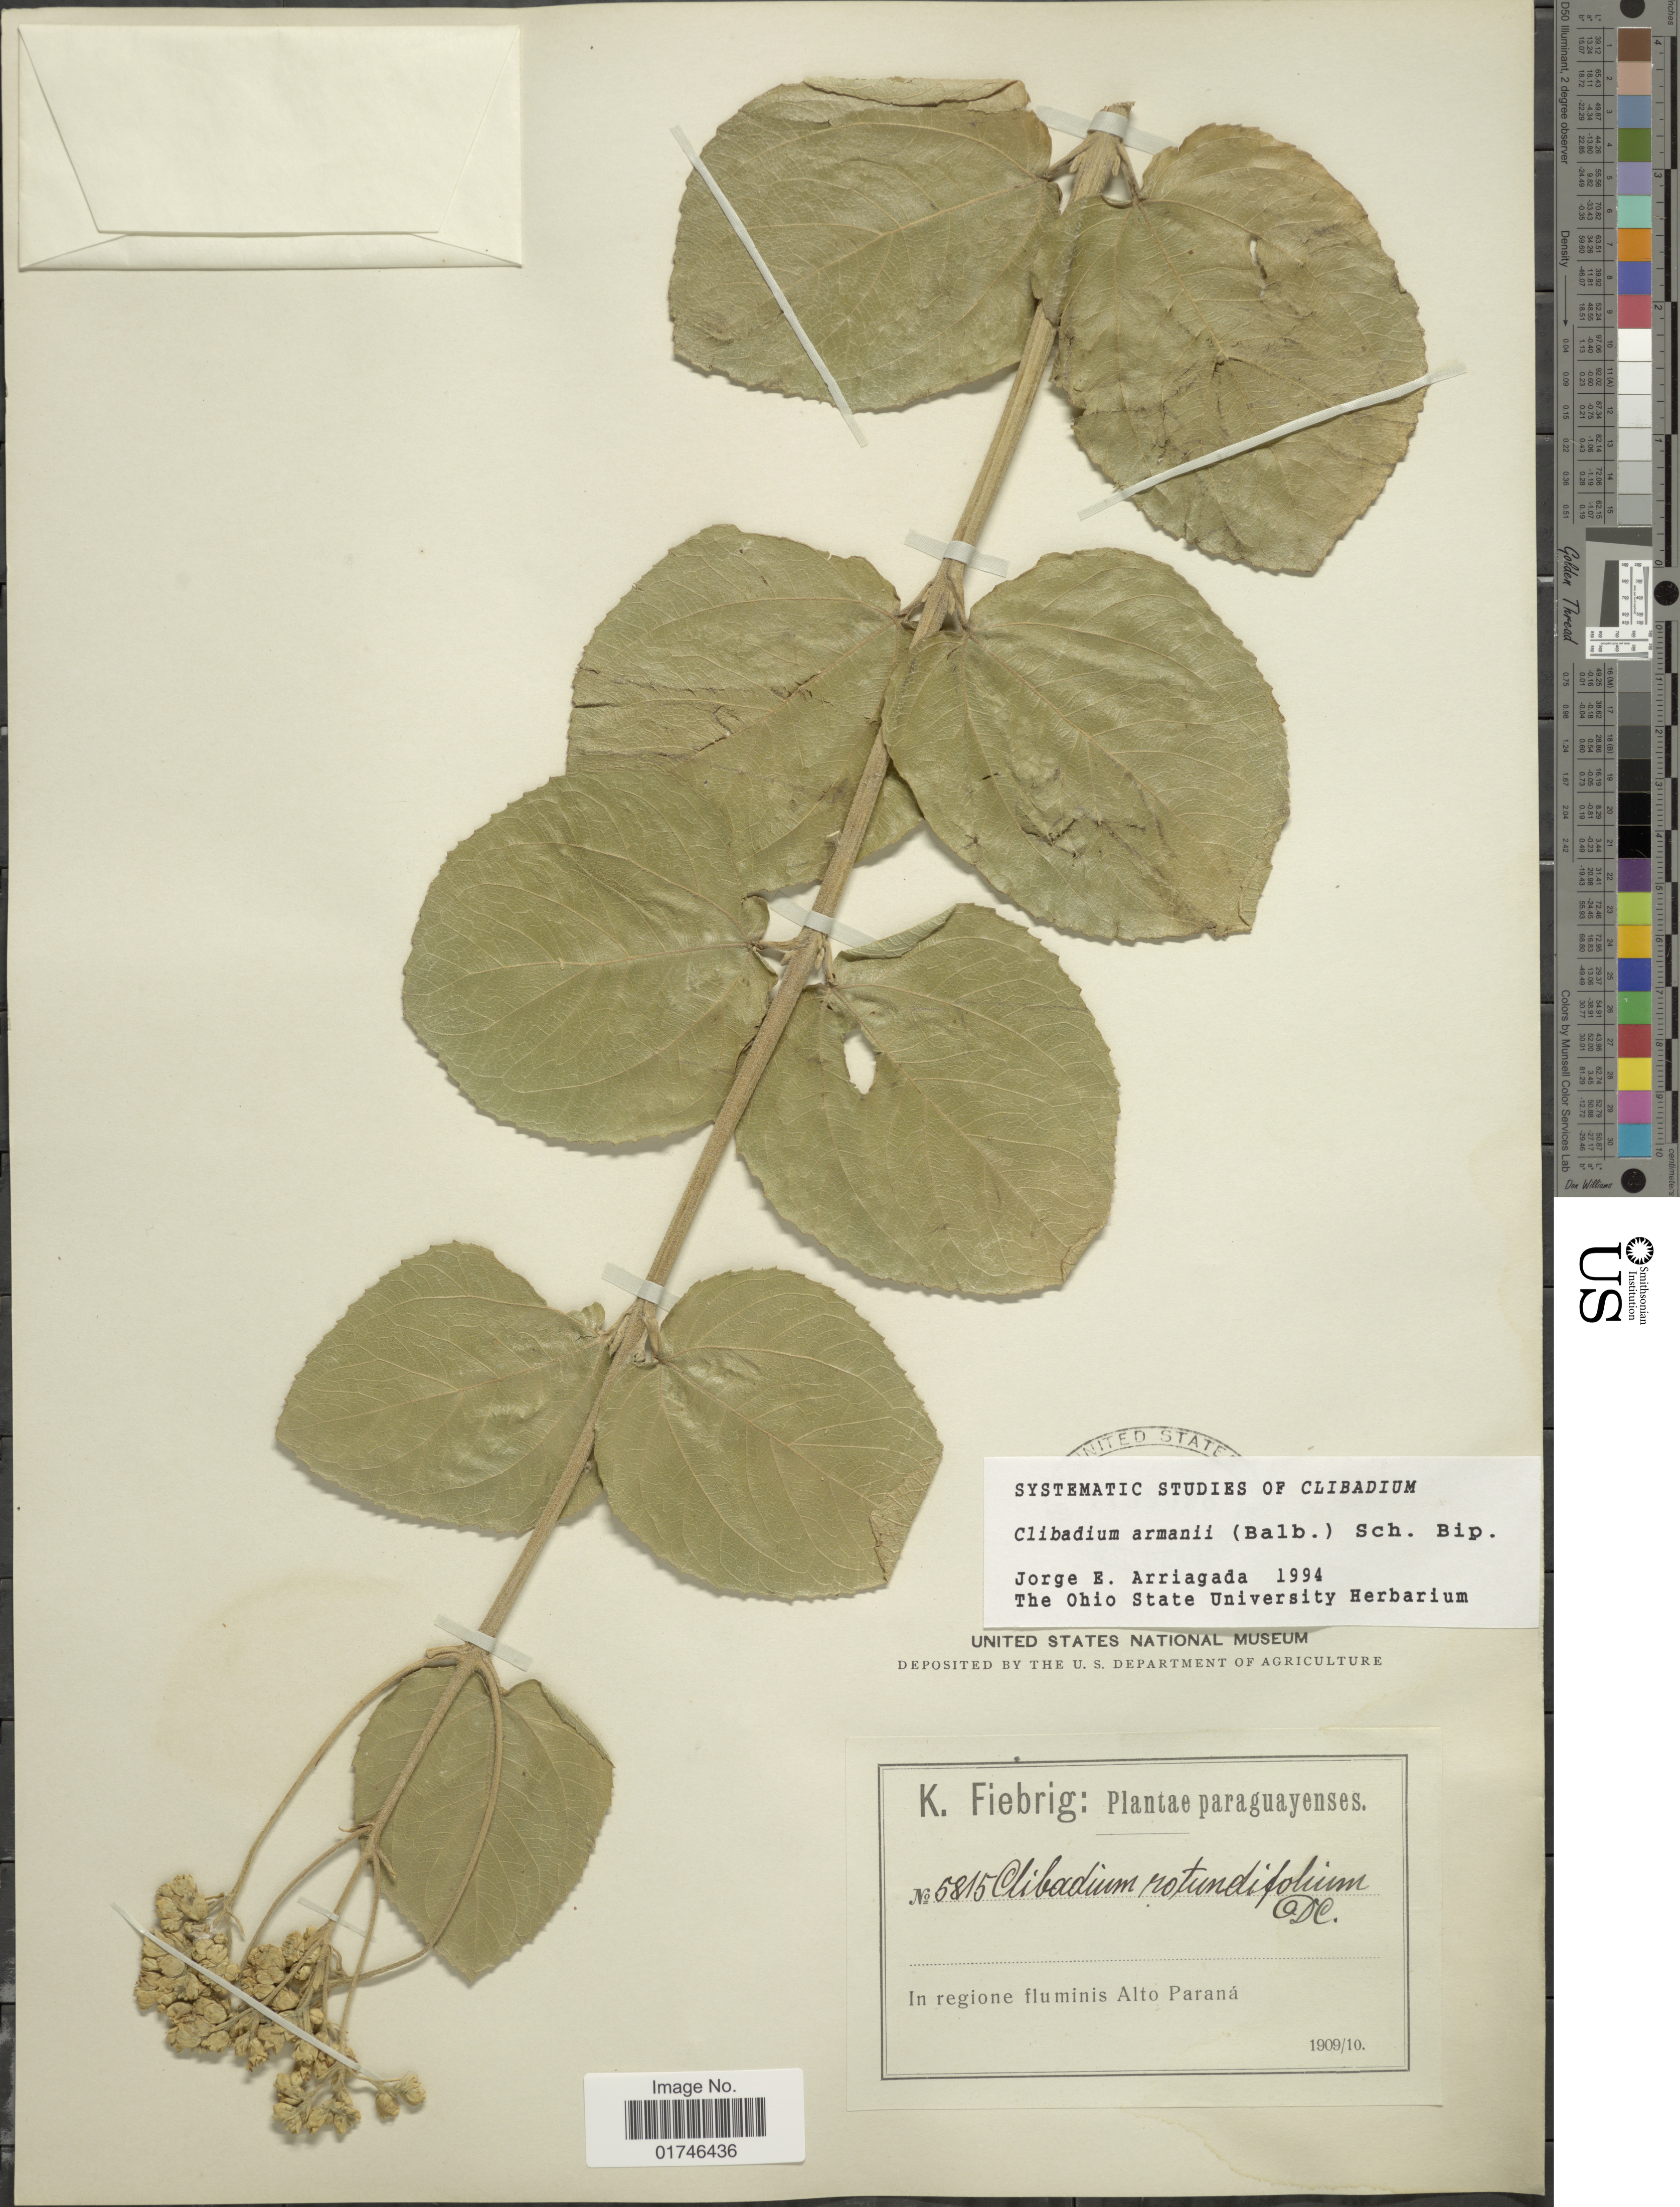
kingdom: Plantae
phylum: Tracheophyta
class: Magnoliopsida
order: Asterales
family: Asteraceae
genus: Clibadium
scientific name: Clibadium armanii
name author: (Balb.) Sch. Bip. & O.E. Schulz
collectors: K. Fiebrig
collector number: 5815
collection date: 1909/1910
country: Paraguay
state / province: Alto Parana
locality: In regione fluninis Alto Parana.